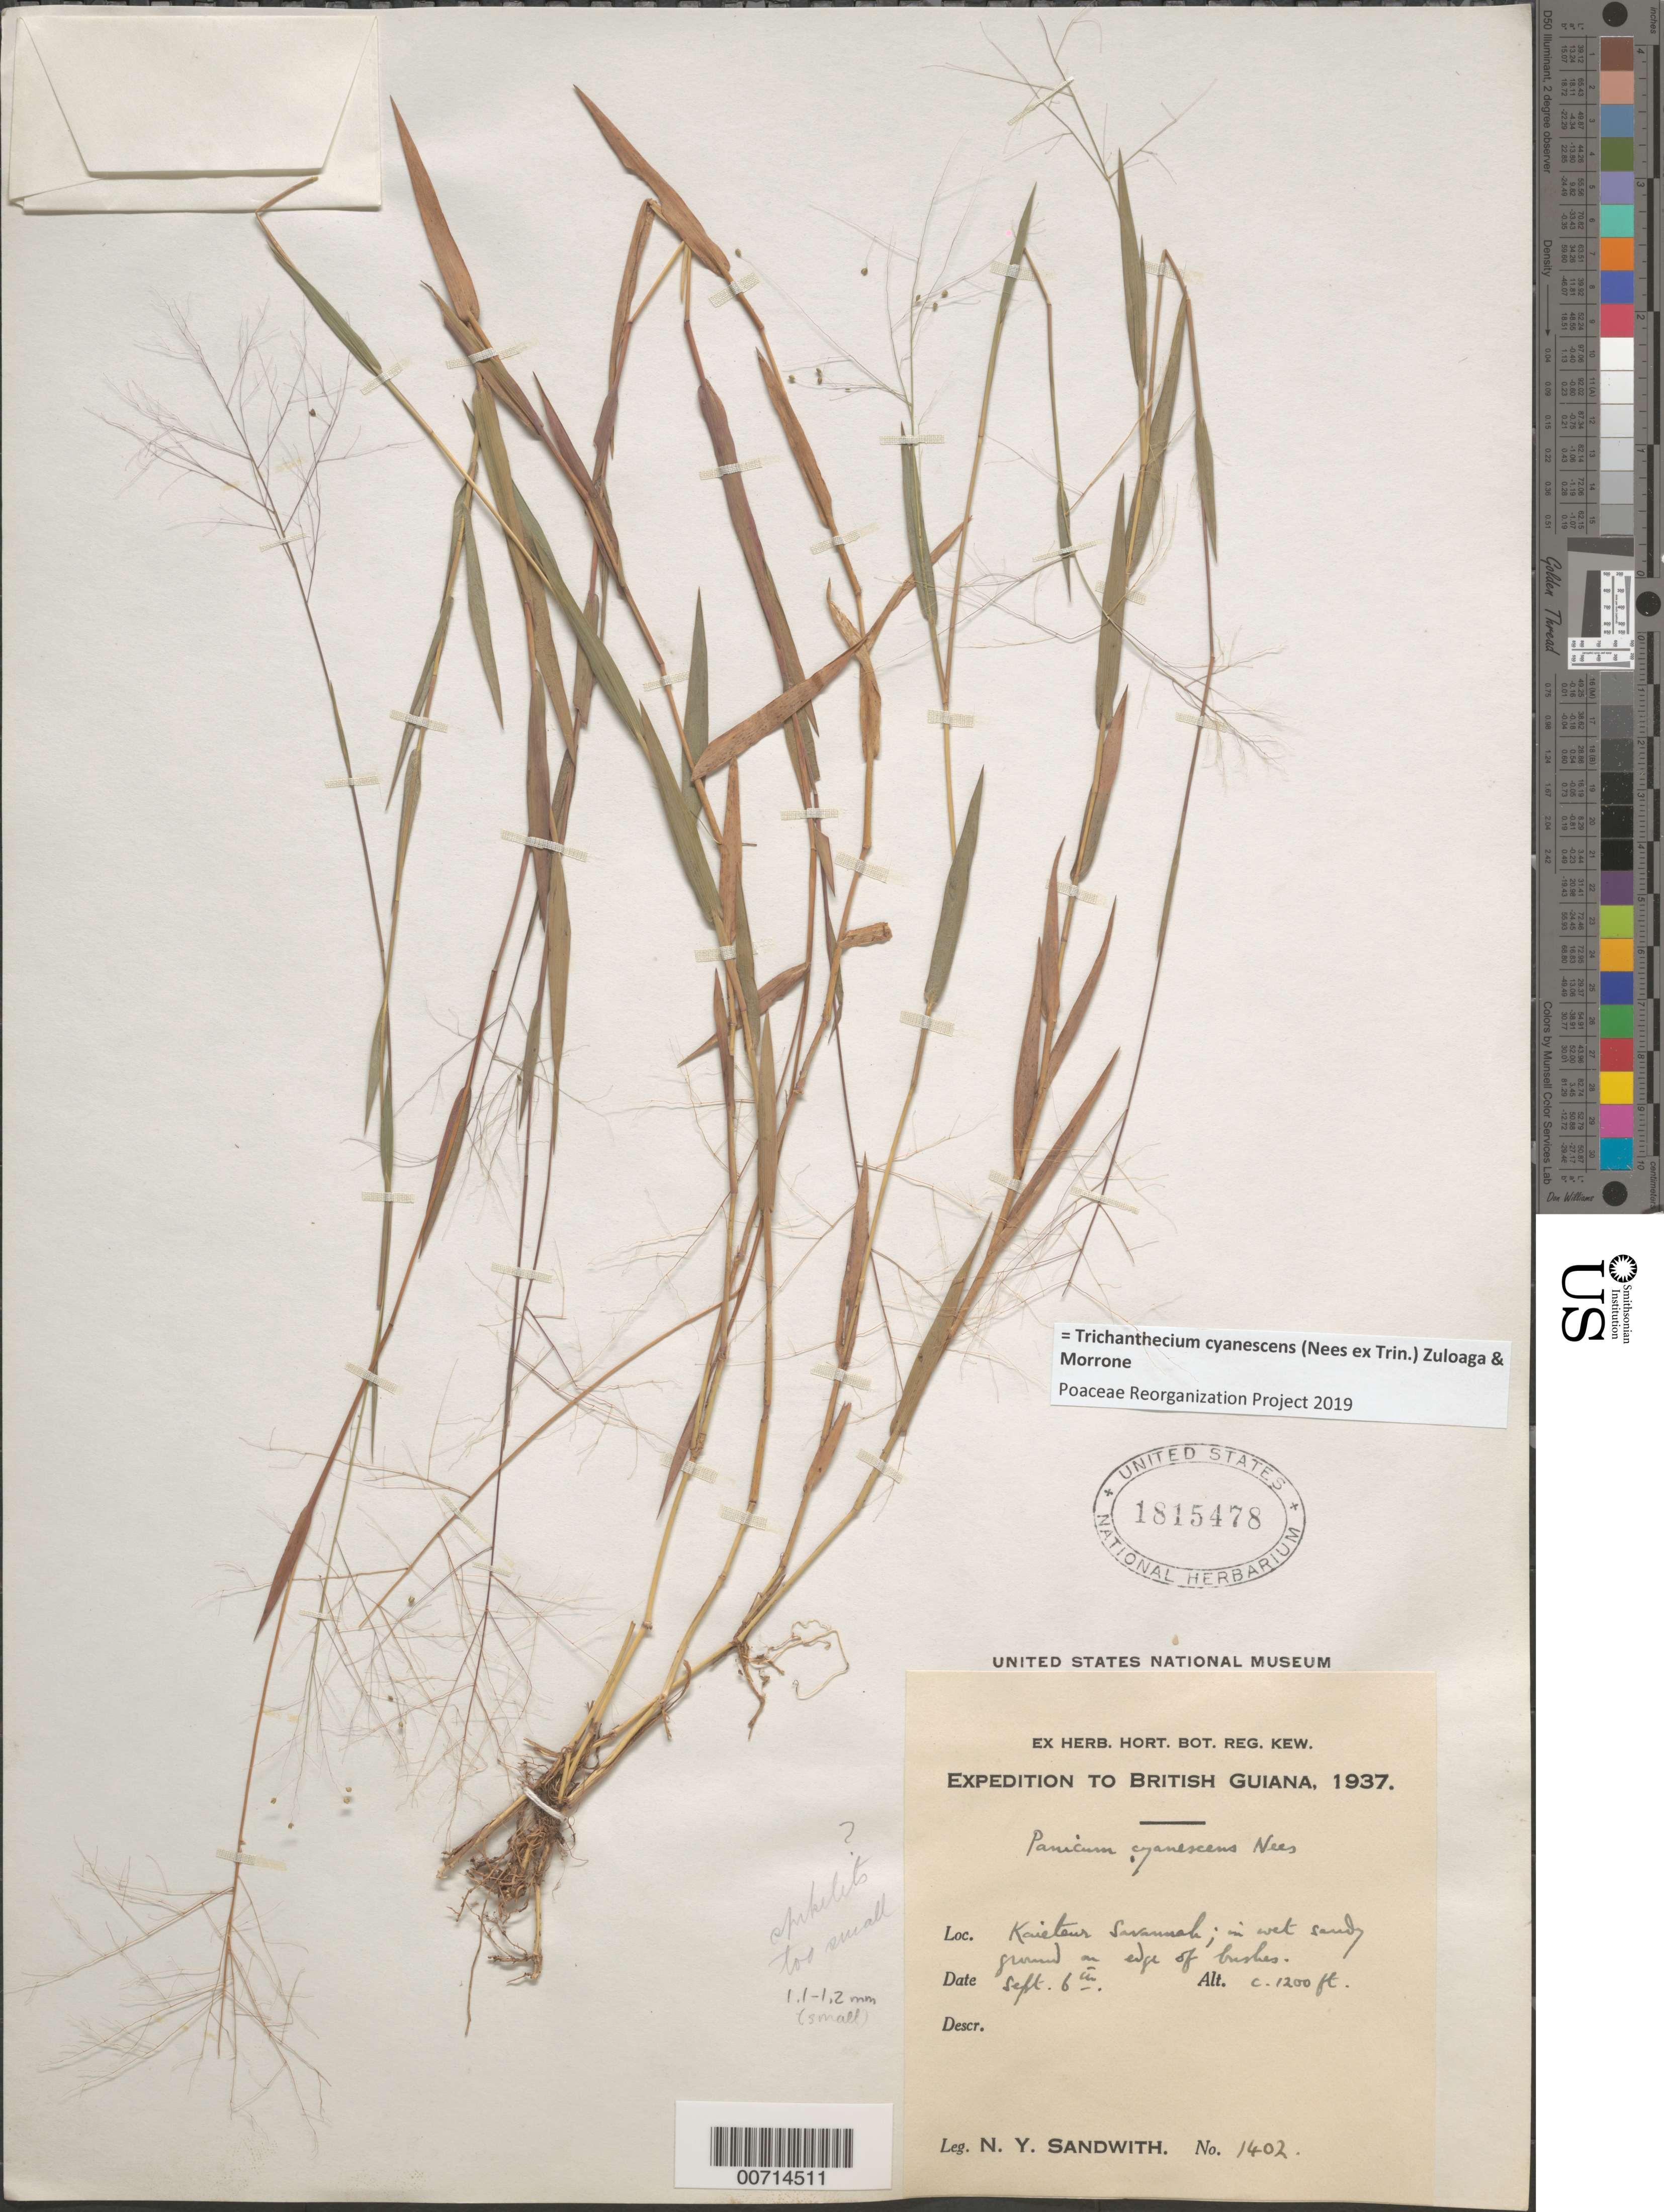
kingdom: Plantae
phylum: Tracheophyta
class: Liliopsida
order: Poales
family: Poaceae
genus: Trichanthecium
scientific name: Trichanthecium cyanescens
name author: (Nees ex Trin.) Zuloaga & Morrone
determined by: Poaceae Reorganization Project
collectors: N. Y. Sandwith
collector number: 1402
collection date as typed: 6-Sep-37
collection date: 1937-09-06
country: Guyana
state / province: Potaro-Siparuni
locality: Kaieteur Savanna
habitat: Wet sandy ground on edge of bushes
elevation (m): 366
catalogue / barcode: US 1815478